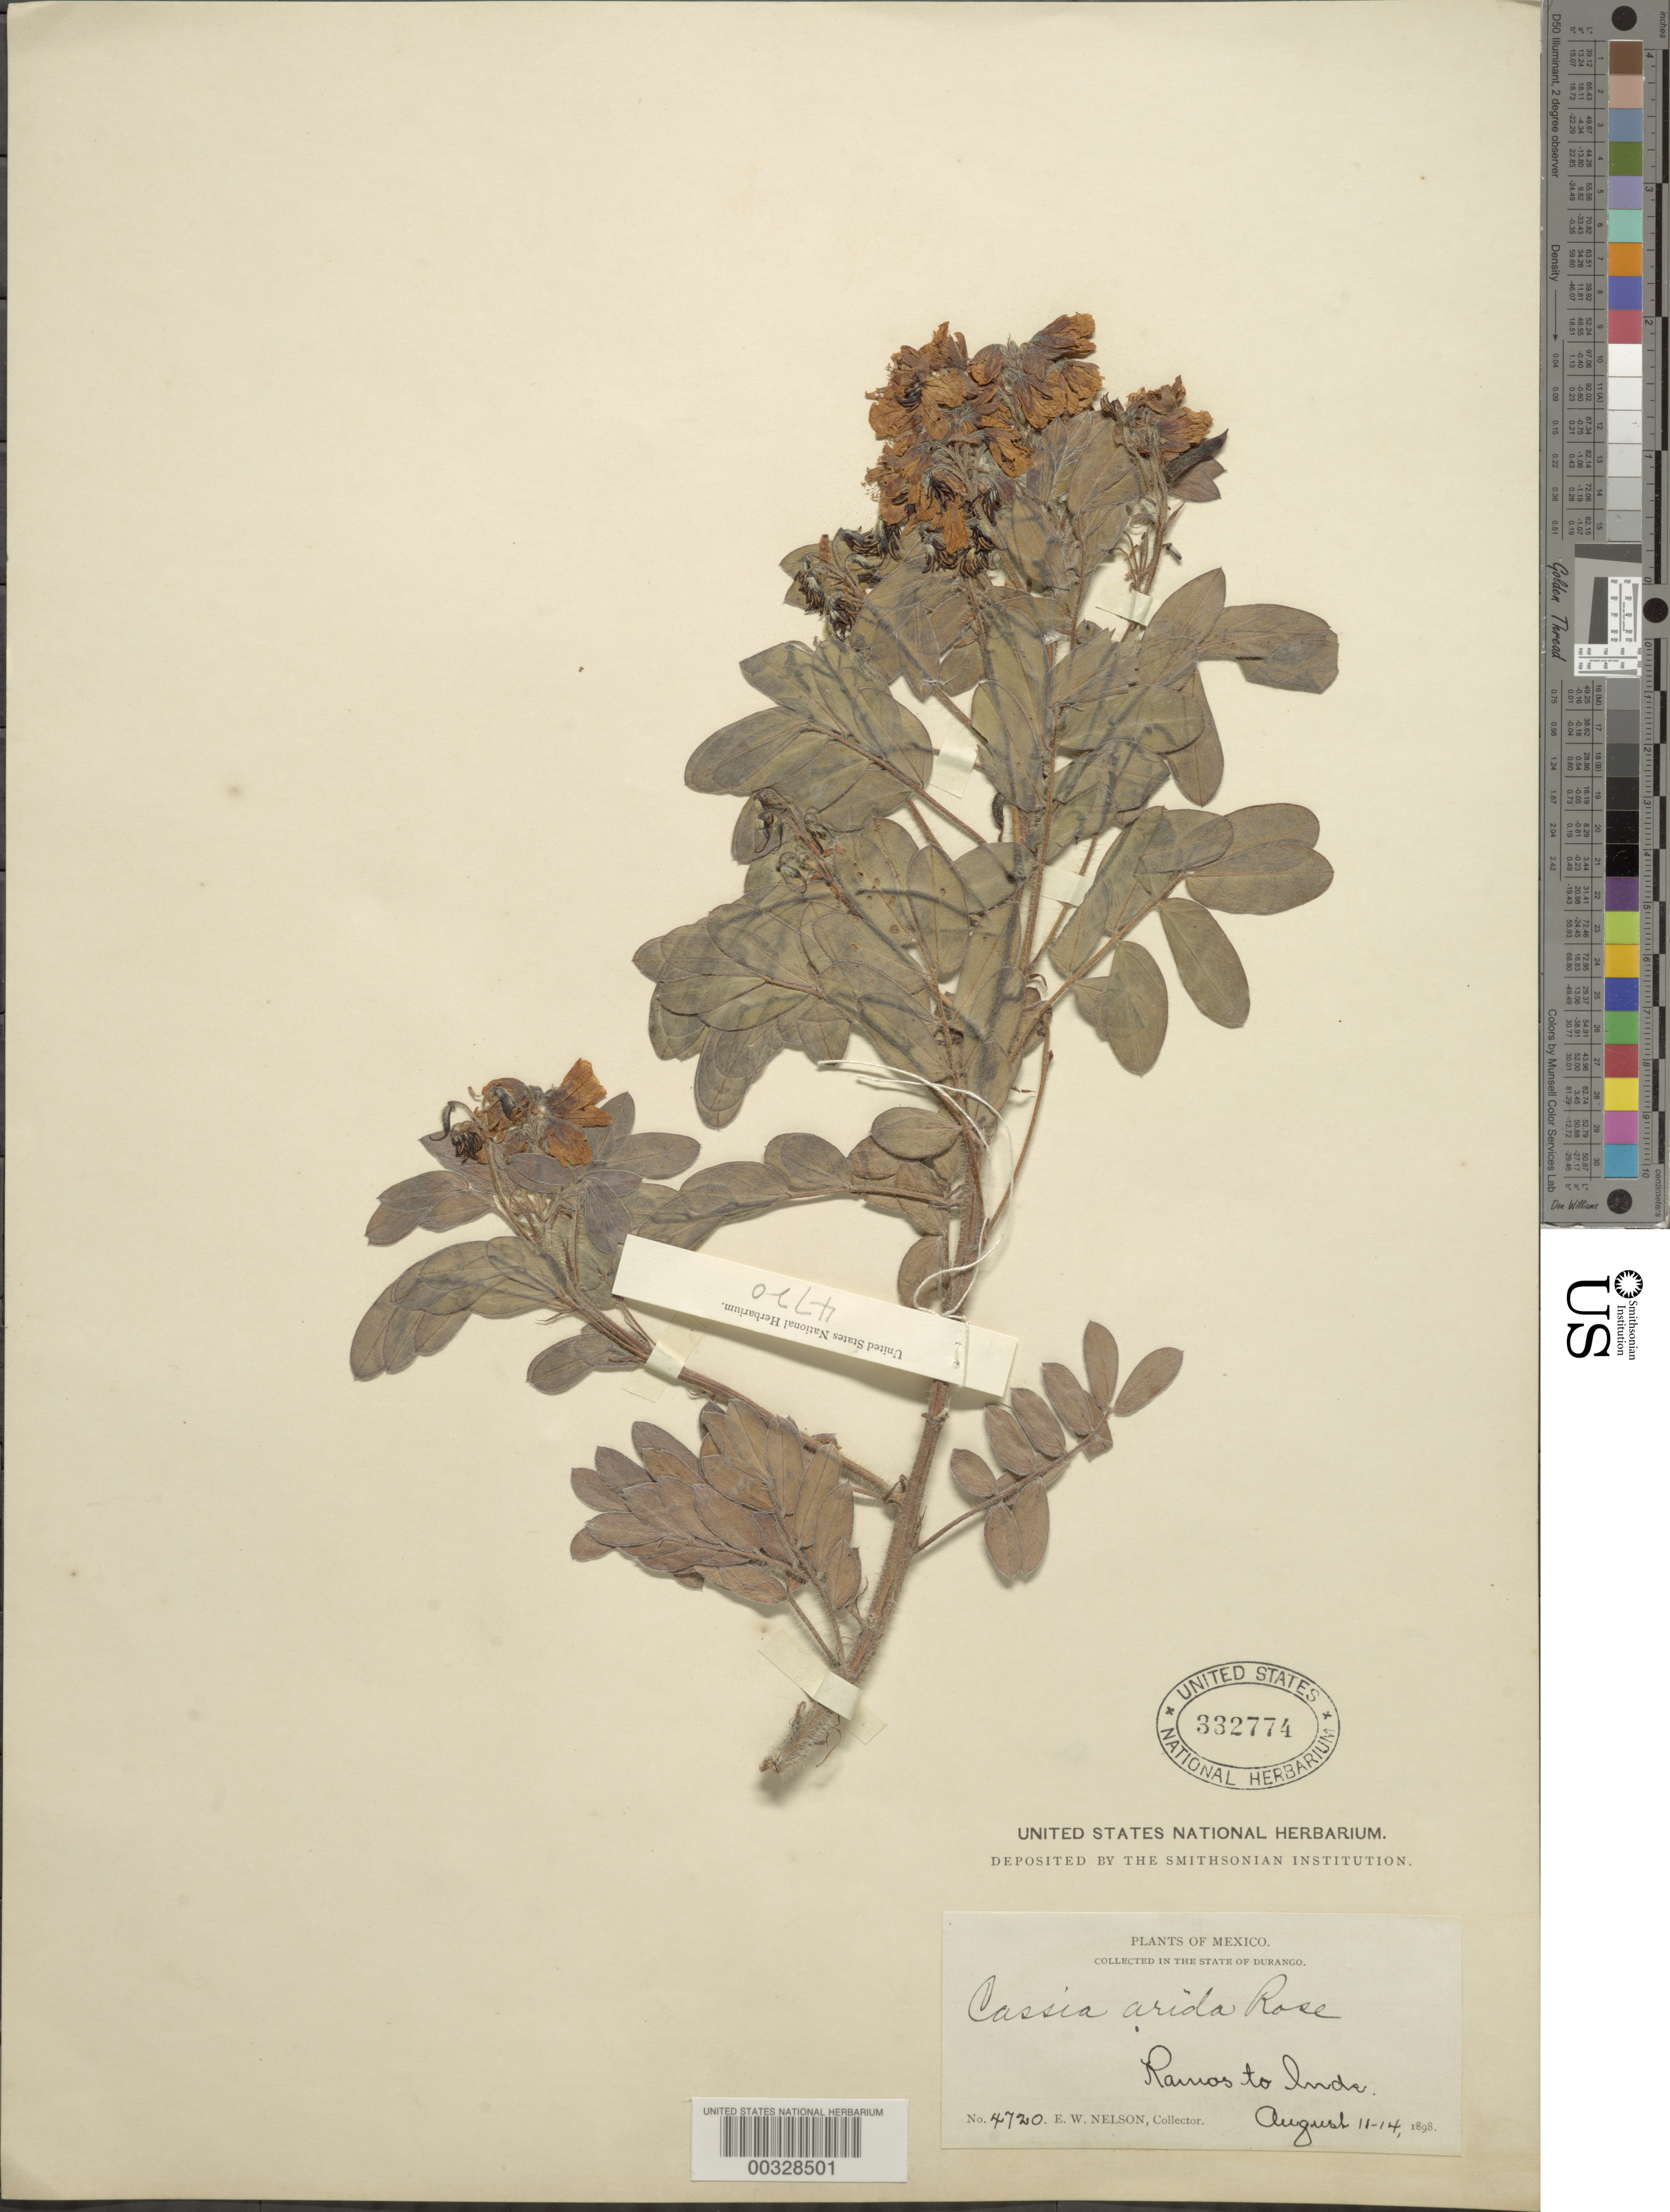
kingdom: Plantae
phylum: Tracheophyta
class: Magnoliopsida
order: Fabales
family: Fabaceae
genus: Senna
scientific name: Senna crotalarioides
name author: (Kunth) H.S. Irwin & Barneby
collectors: E. W. Nelson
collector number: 4720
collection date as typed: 11 Aug 1898 to 14 Aug 1898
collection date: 1898-08-11/1898-08-14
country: Mexico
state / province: Durango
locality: Ramos to Inda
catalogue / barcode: US 332774